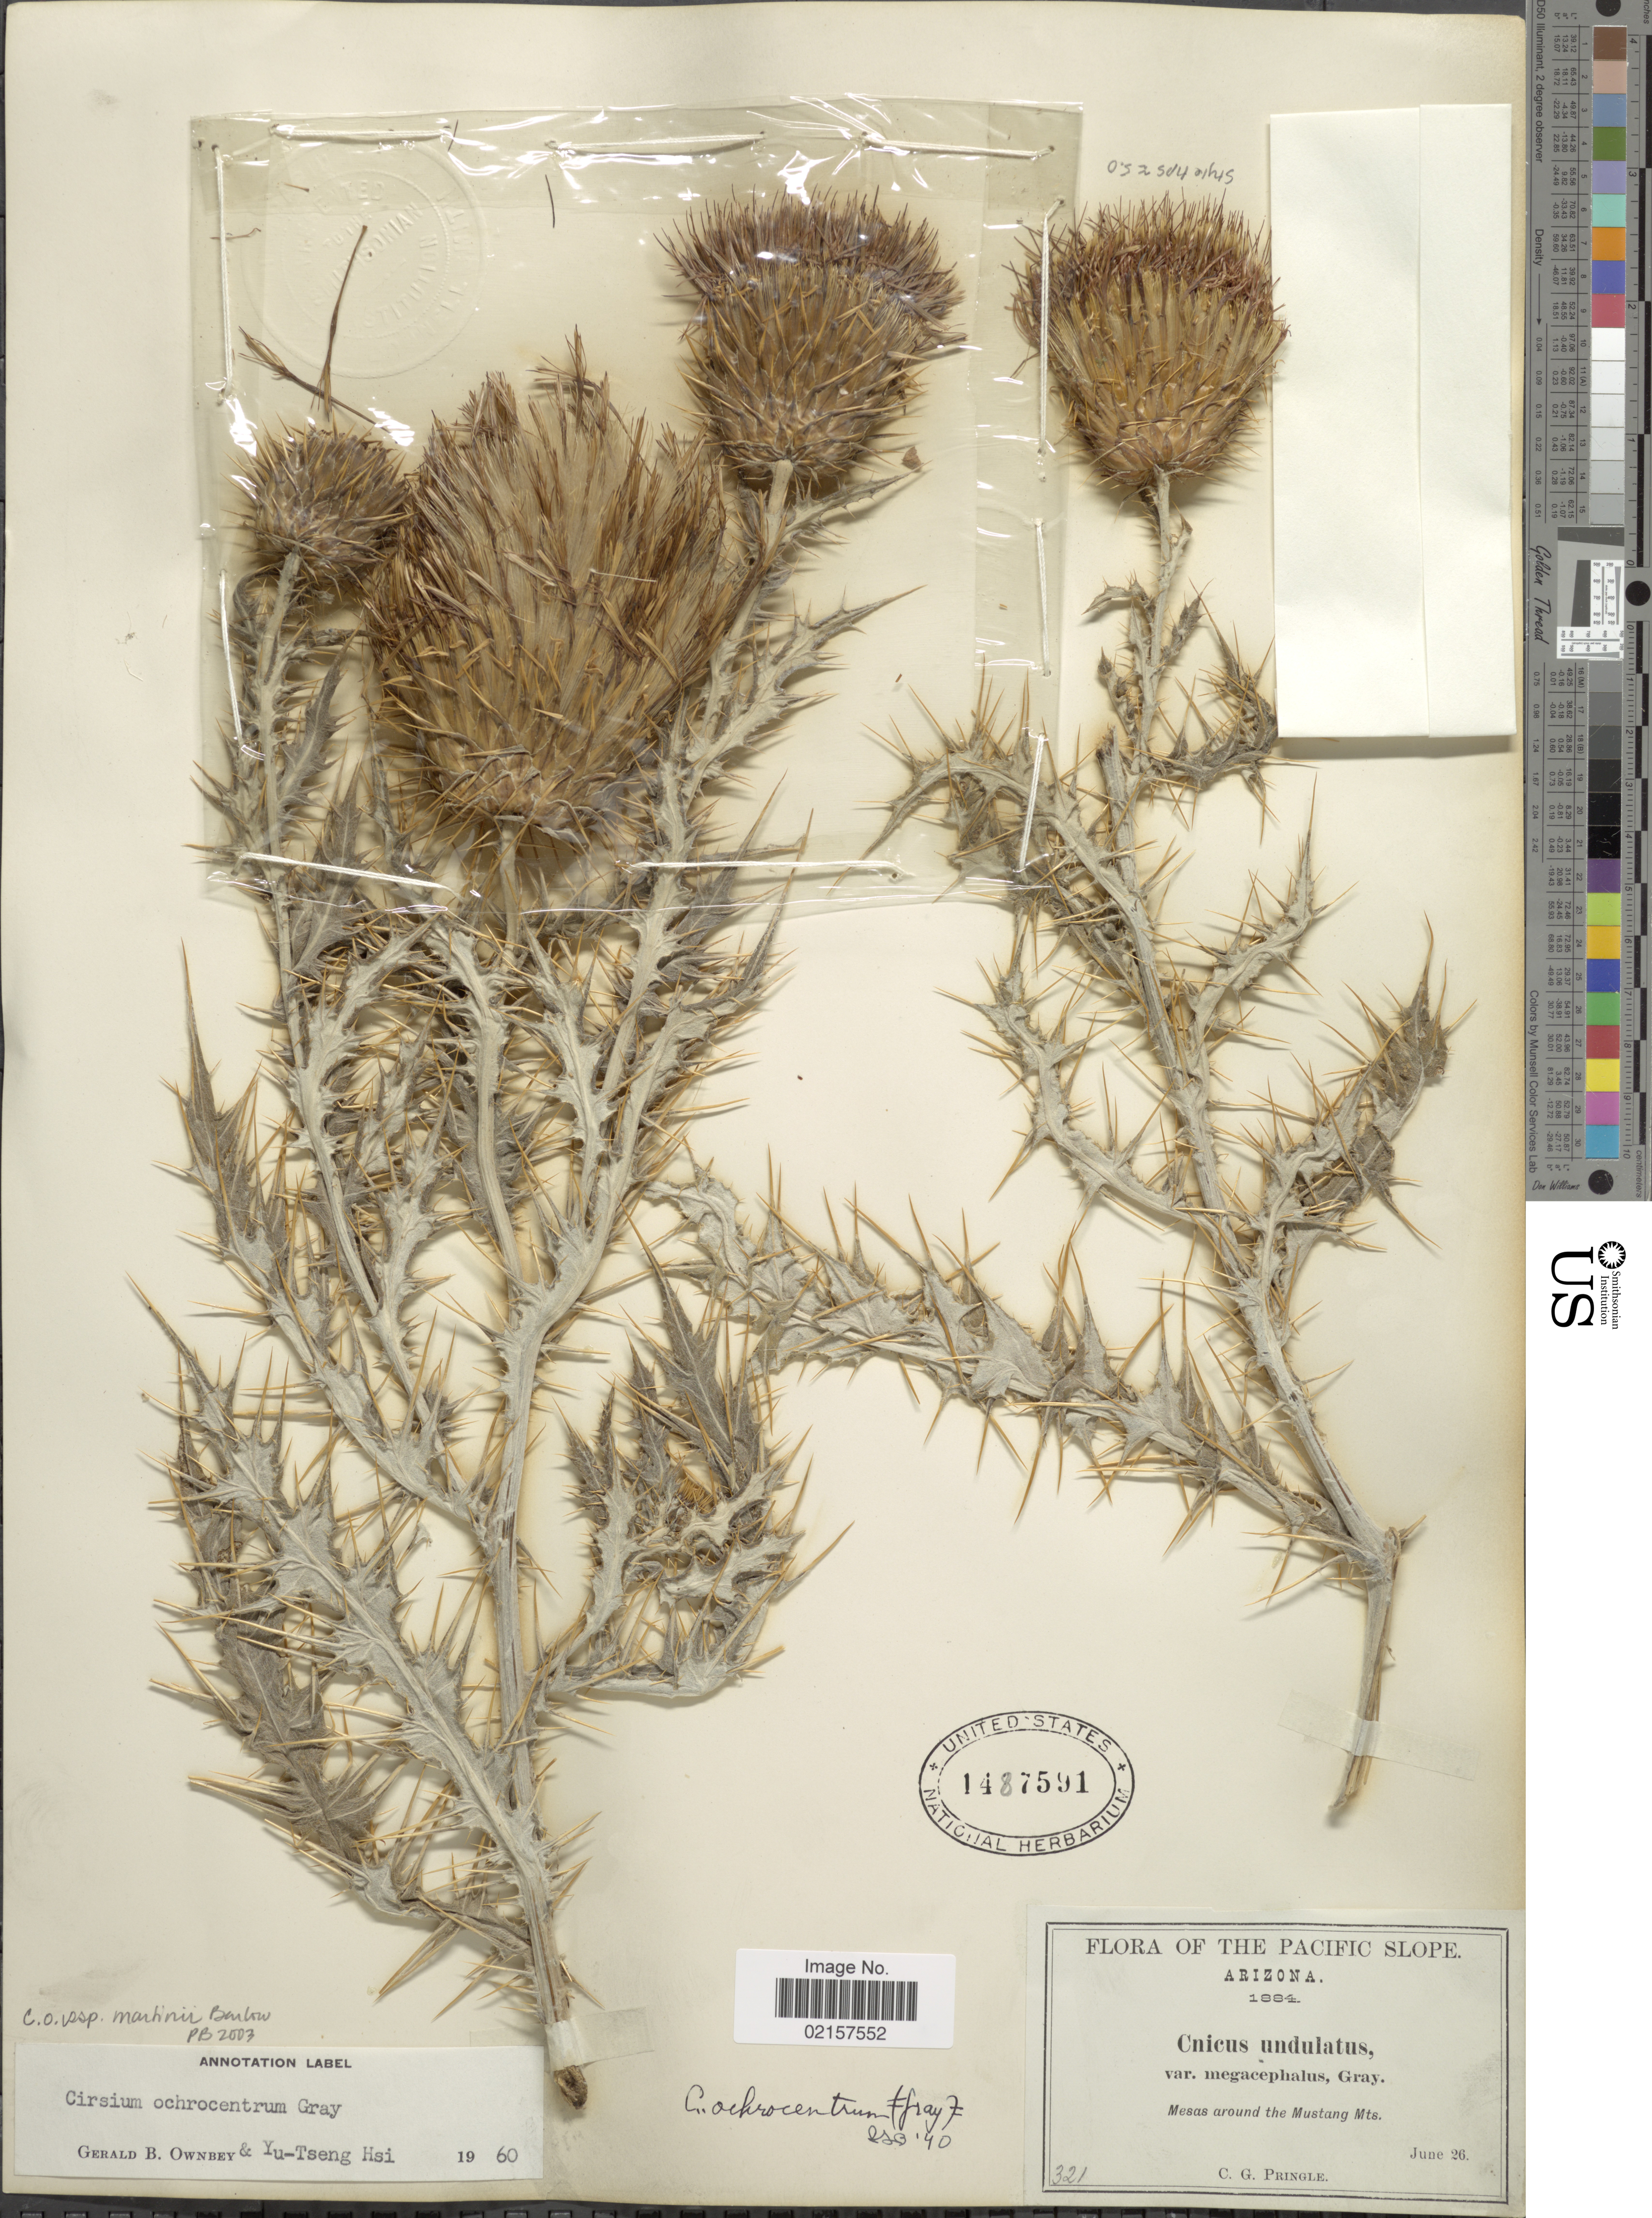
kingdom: Plantae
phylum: Tracheophyta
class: Magnoliopsida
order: Asterales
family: Asteraceae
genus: Cirsium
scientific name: Cirsium ochrocentrum subsp. martinii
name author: Barlow-Irick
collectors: C. G. Pringle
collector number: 321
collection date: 1884-06-26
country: United States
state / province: Arizona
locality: Pacific Slope, mesas around the Mustang Mts.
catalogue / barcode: US 1487591